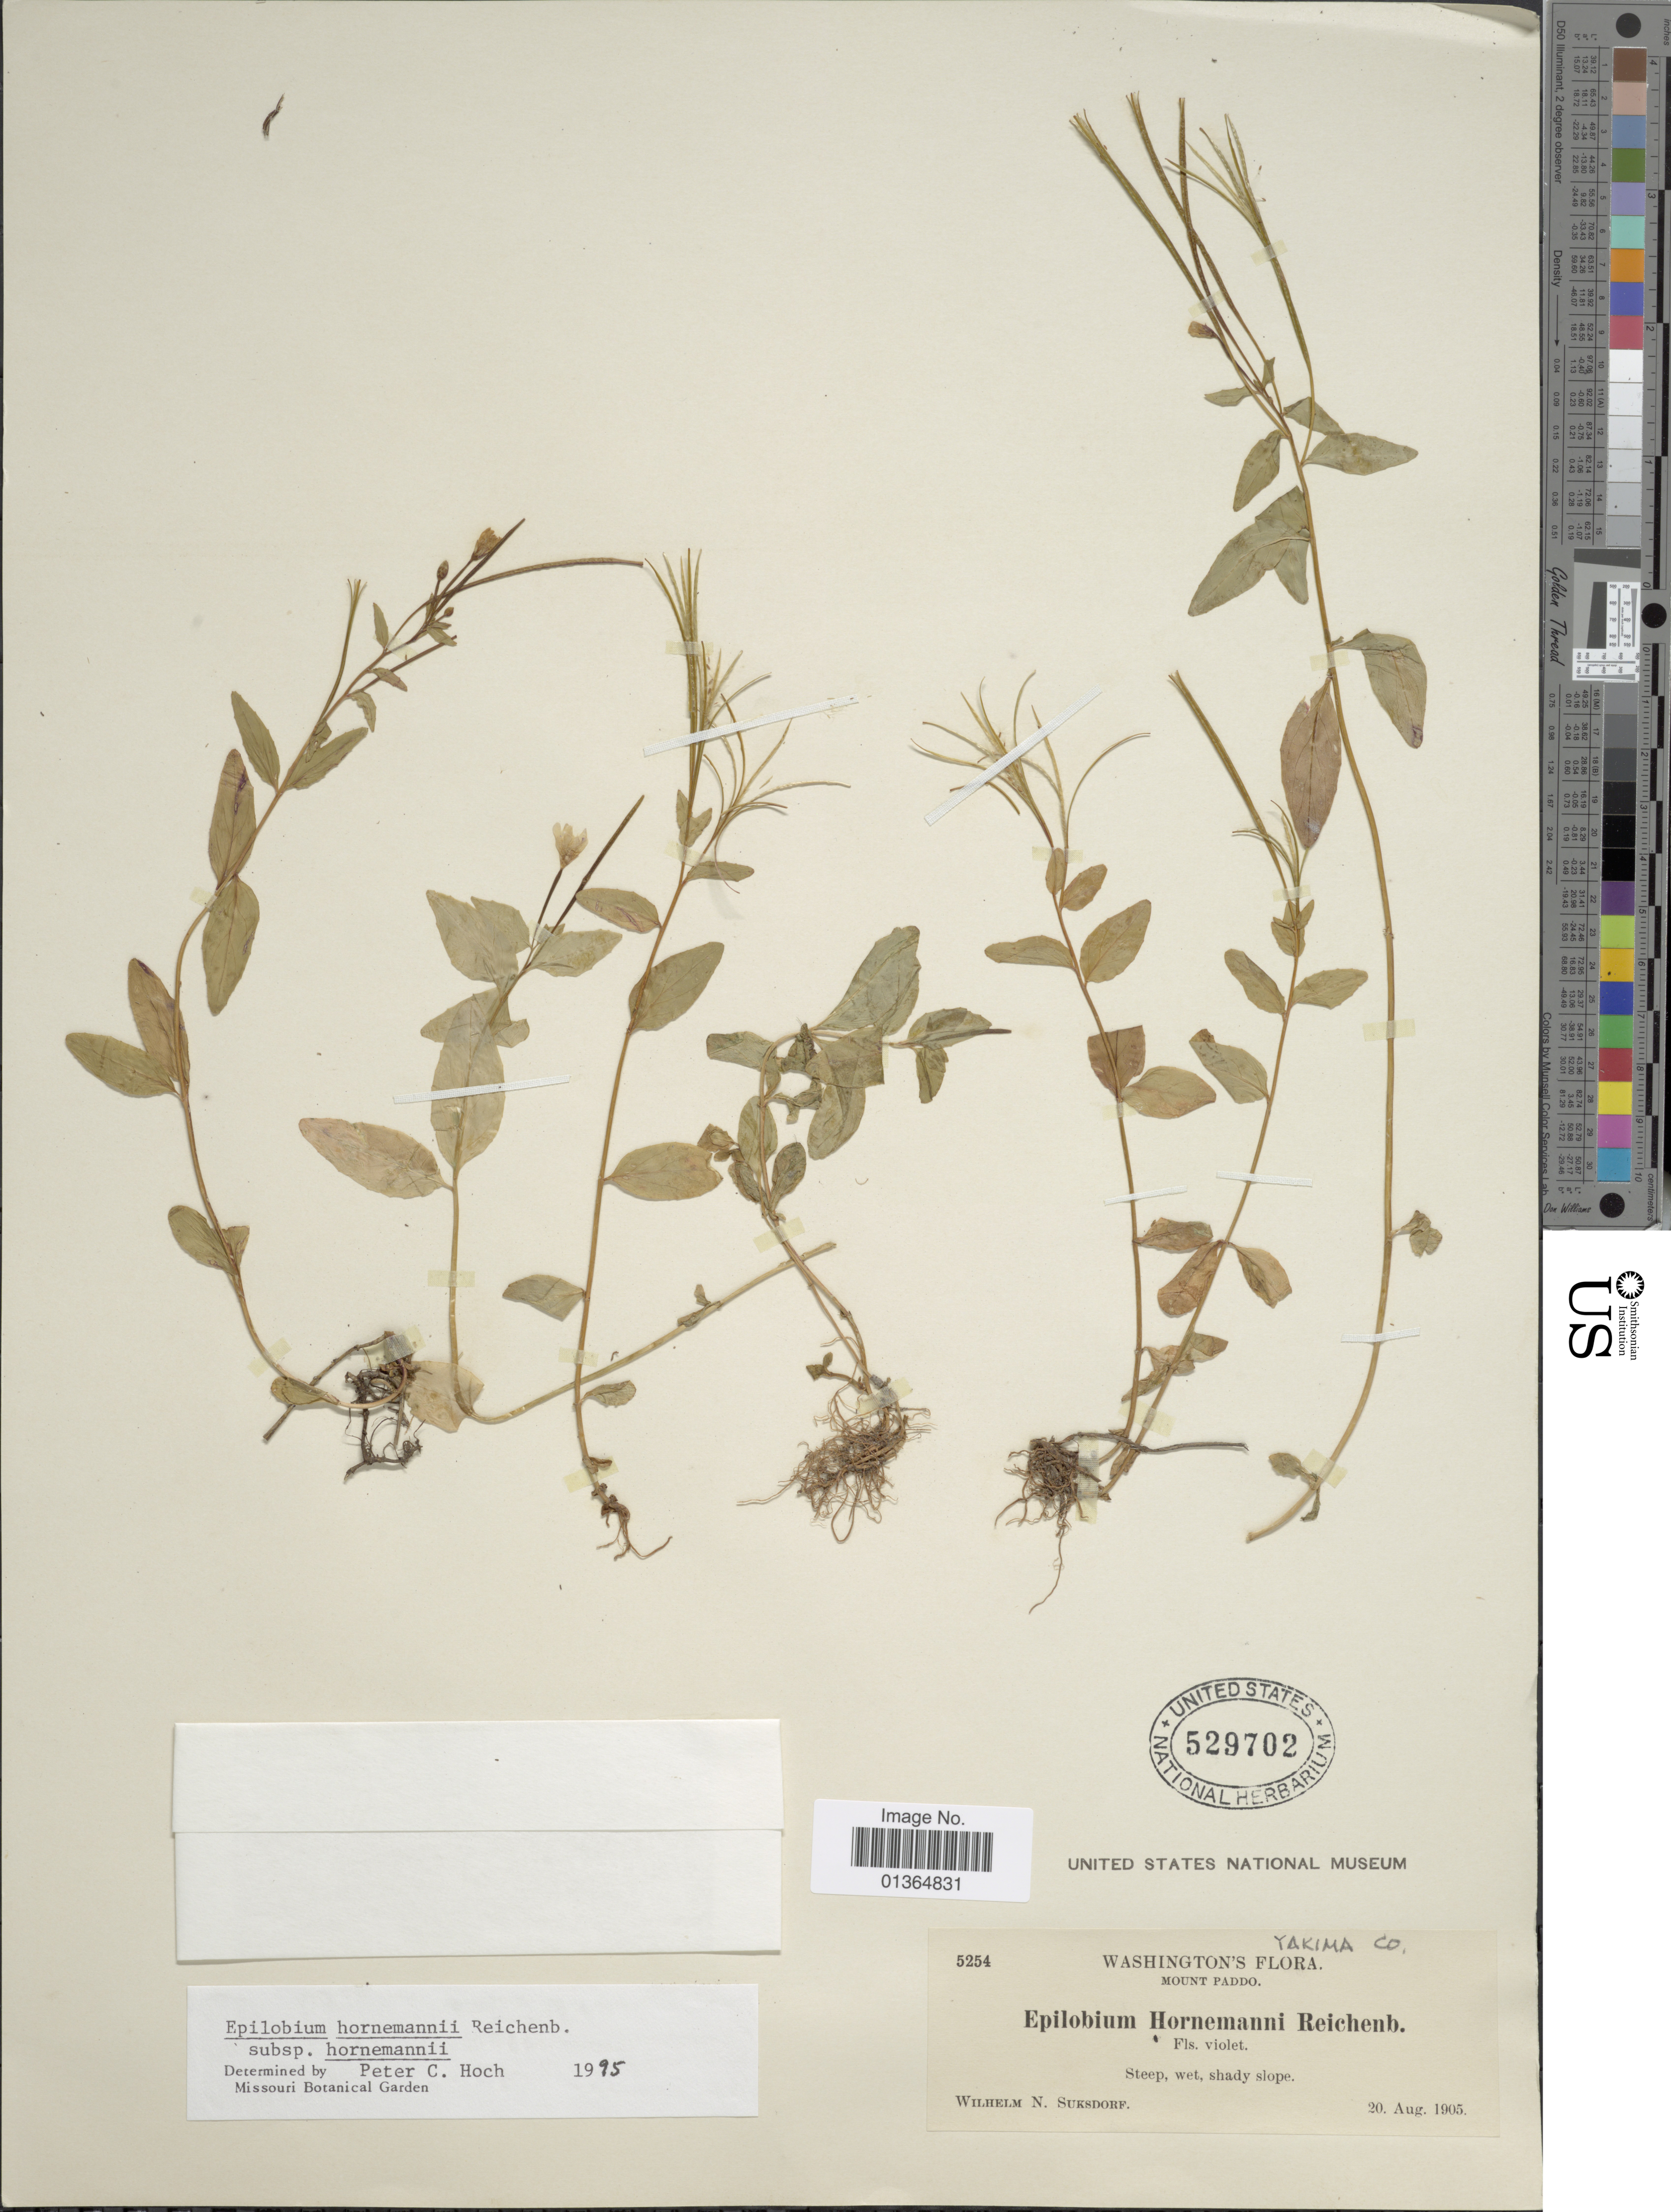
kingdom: Plantae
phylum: Tracheophyta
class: Magnoliopsida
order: Myrtales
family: Onagraceae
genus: Epilobium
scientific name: Epilobium hornemannii subsp. hornemannii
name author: Rchb.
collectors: W. N. Suksdorf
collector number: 5254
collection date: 1905-08-20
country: United States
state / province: Washington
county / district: Yakima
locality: Yakima Co. Mount Paddo.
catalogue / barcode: US 529702